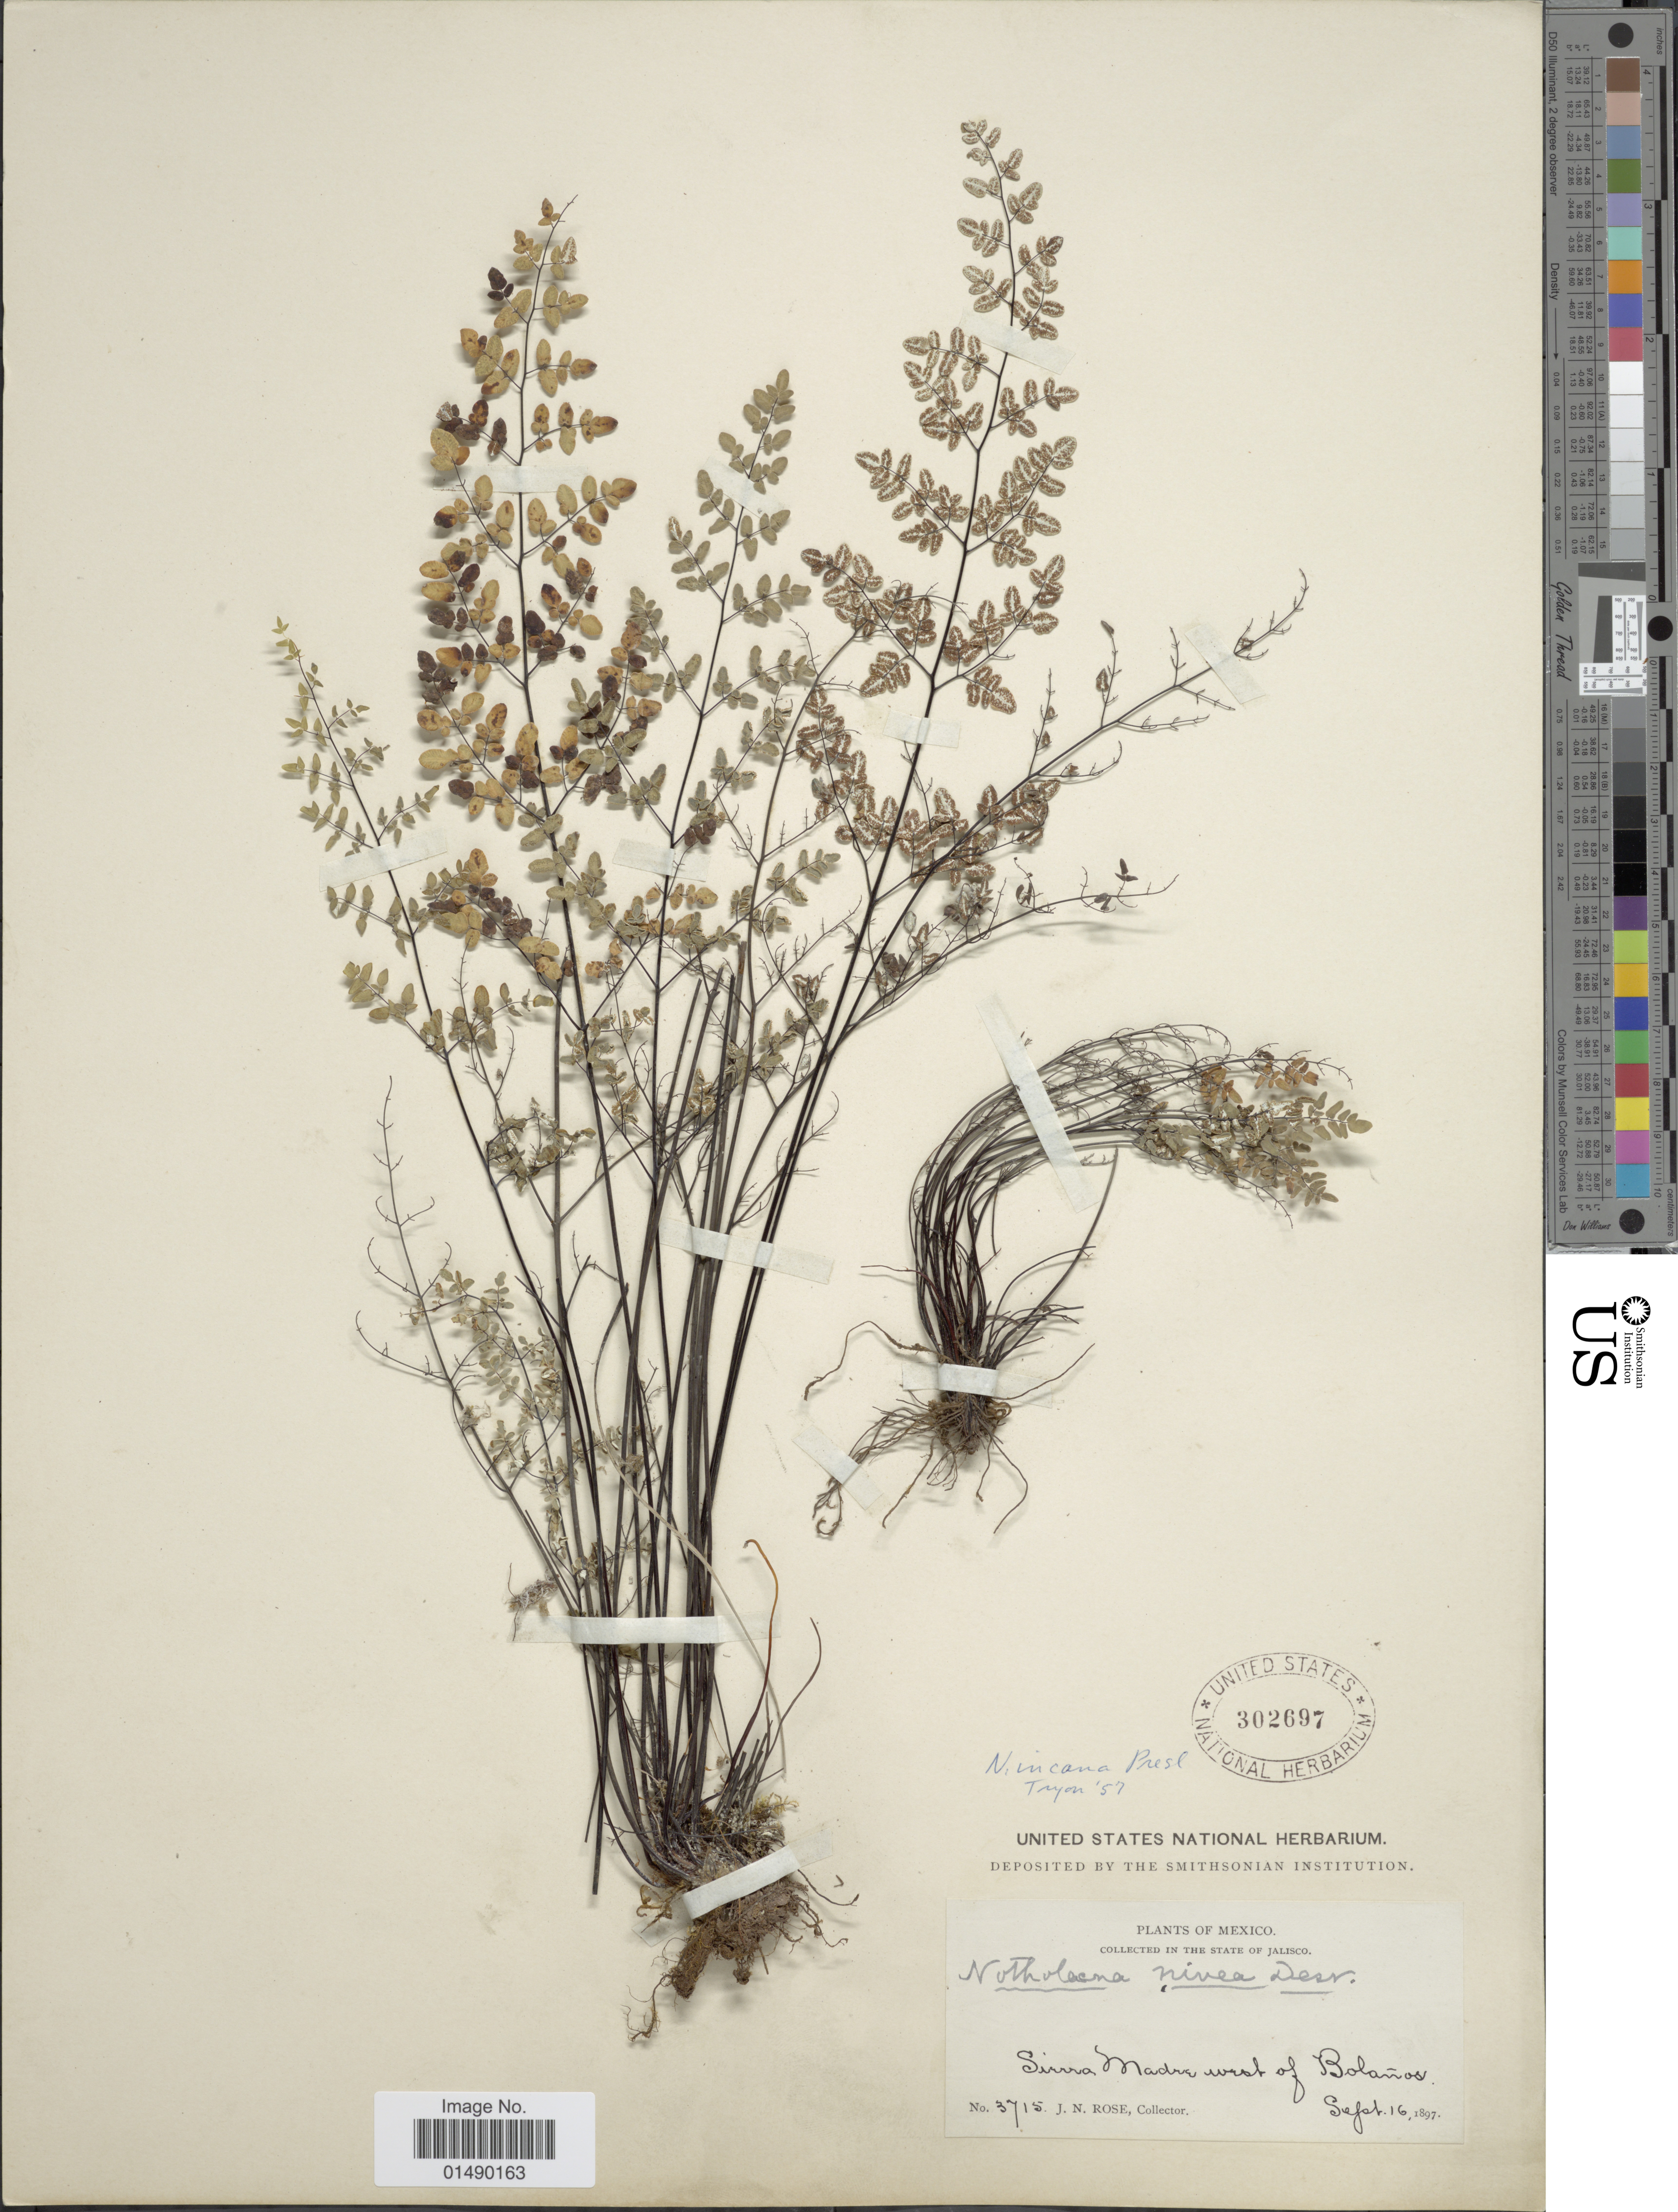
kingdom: Plantae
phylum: Tracheophyta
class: Polypodiopsida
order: Polypodiales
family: Pteridaceae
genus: Argyrochosma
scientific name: Argyrochosma incana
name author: (C. Presl) Windham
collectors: J. N. Rose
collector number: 3715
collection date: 1897-09-16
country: Mexico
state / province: Jalisco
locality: Mexico, Sierra Madre west of Bolanos.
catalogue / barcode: US 302697